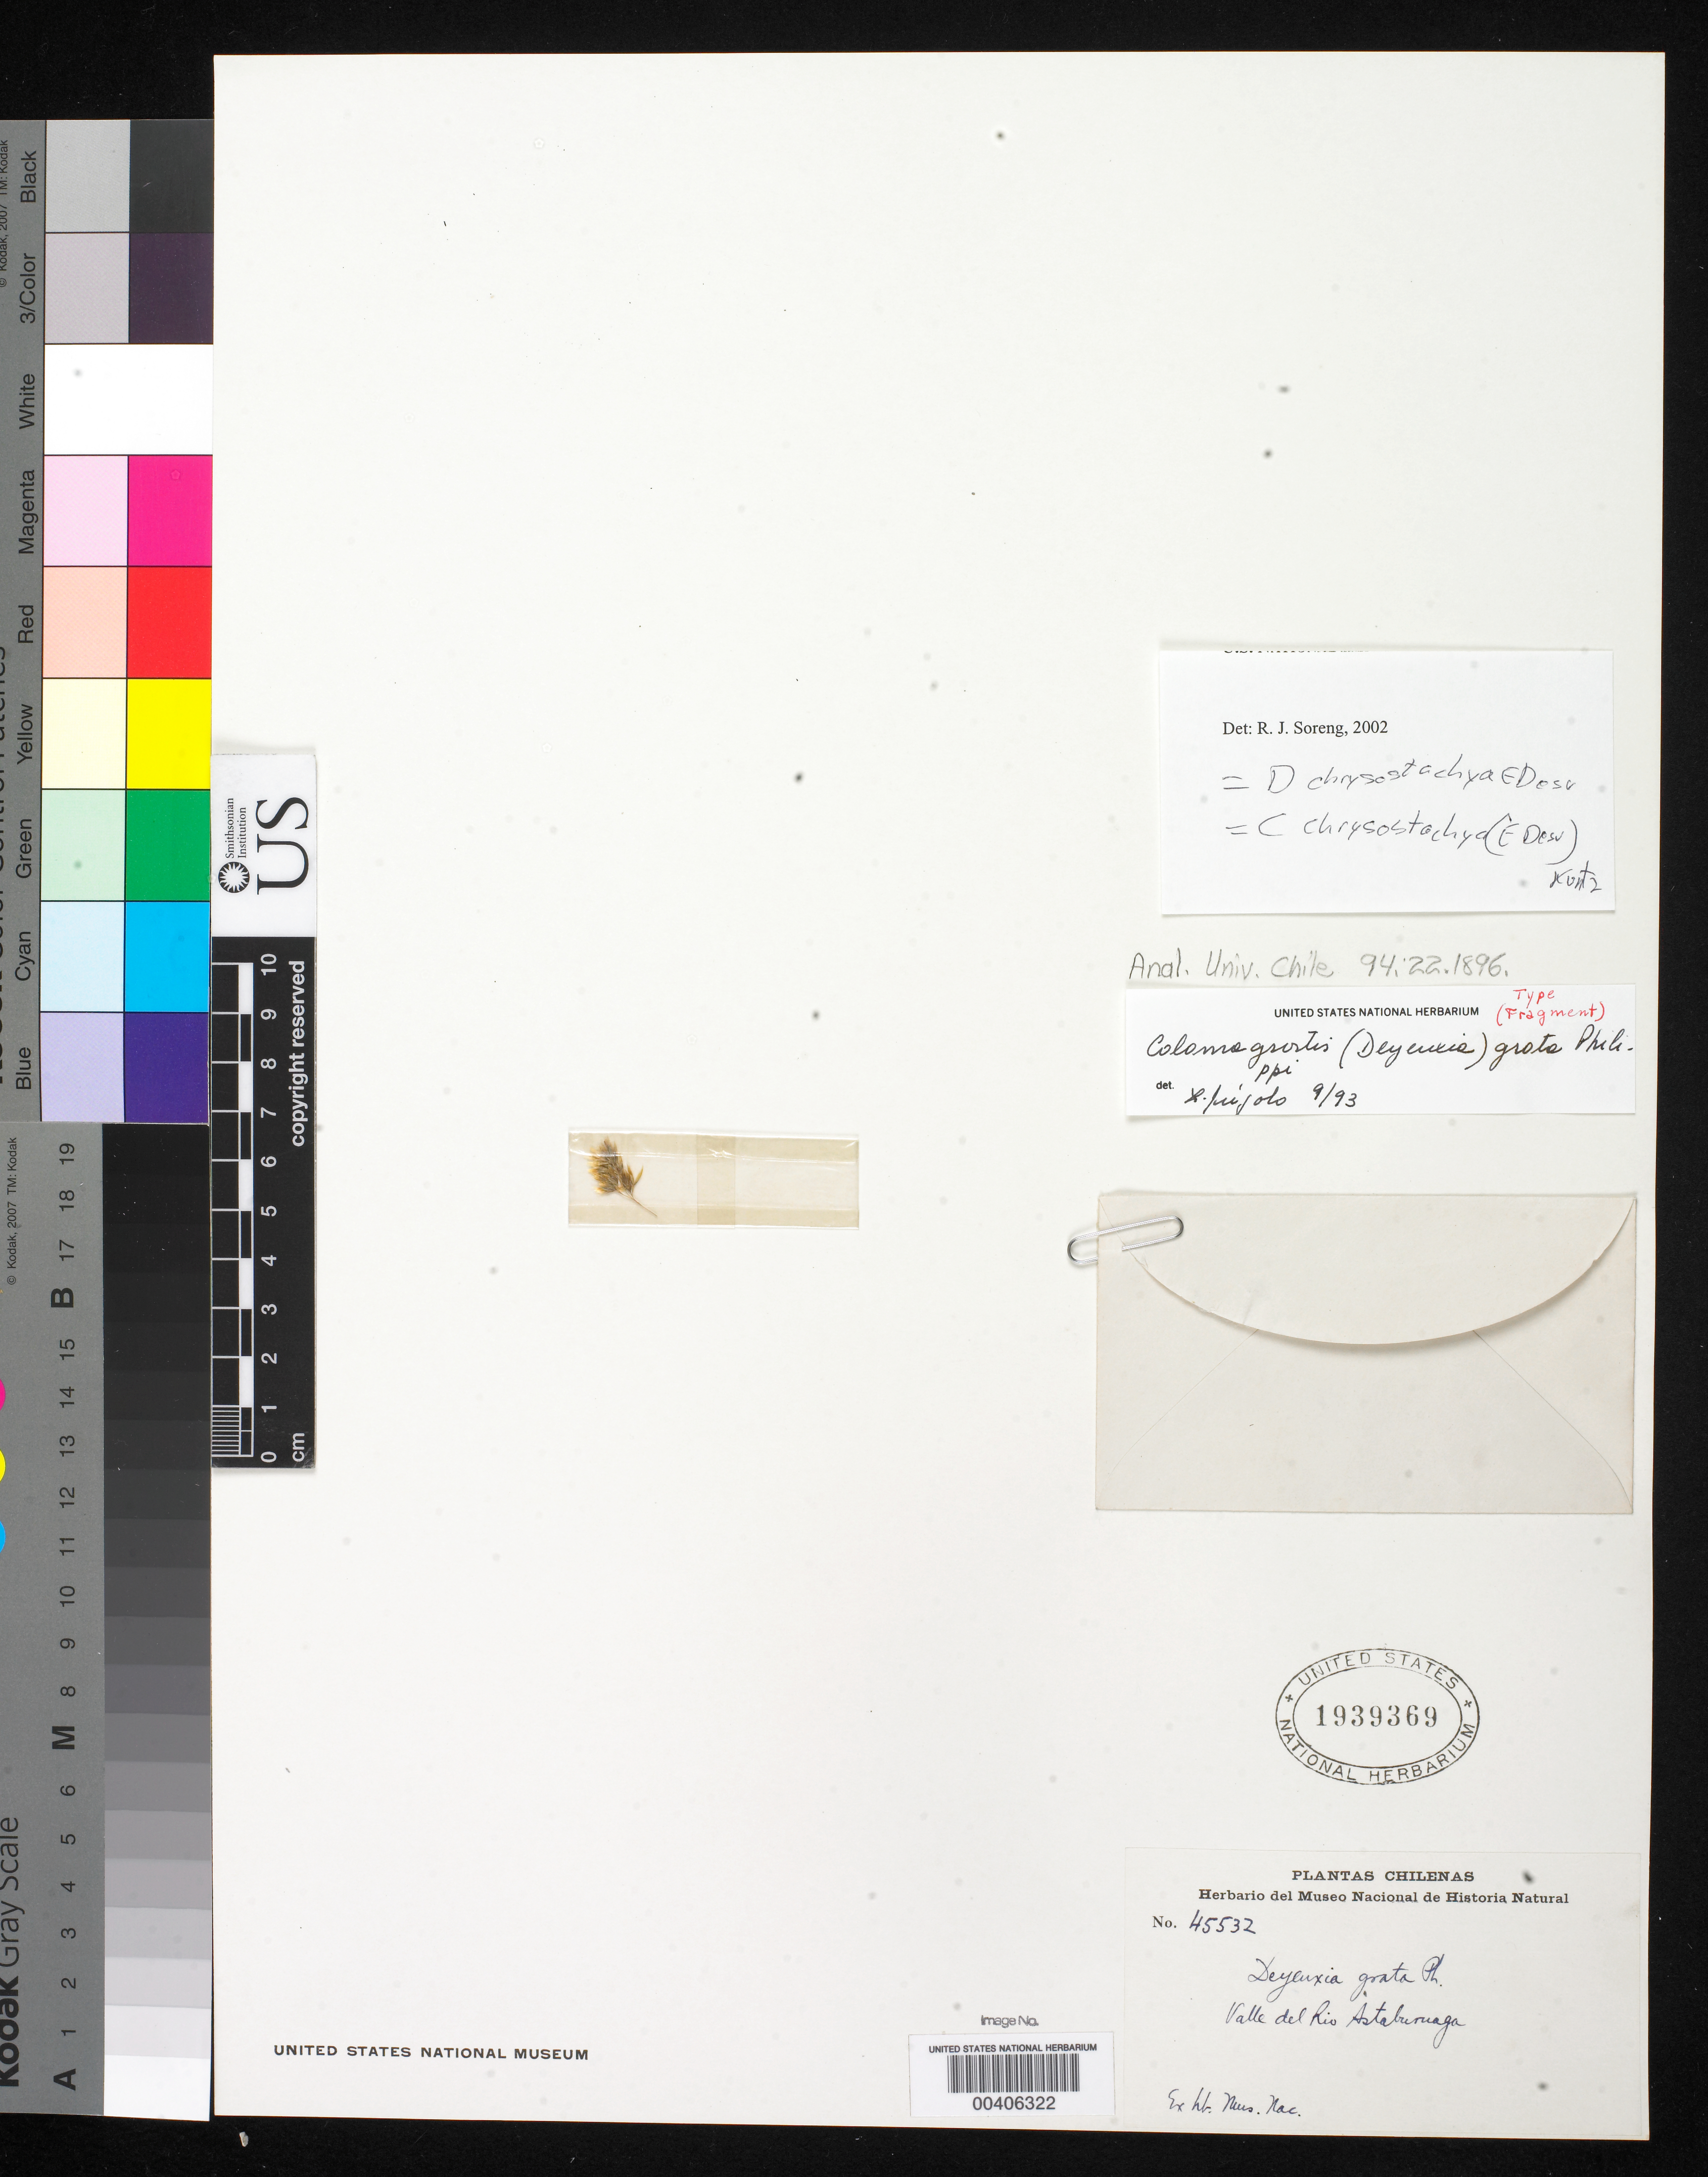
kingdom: Plantae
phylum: Tracheophyta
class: Liliopsida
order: Poales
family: Poaceae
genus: Calamagrostis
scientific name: Calamagrostis grata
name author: Phil.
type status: Type Fragment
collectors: ex herb. Mus. Nac.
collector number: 45532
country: Chile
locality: Valle del Rio Astaburuaga.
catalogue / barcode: US 1939369